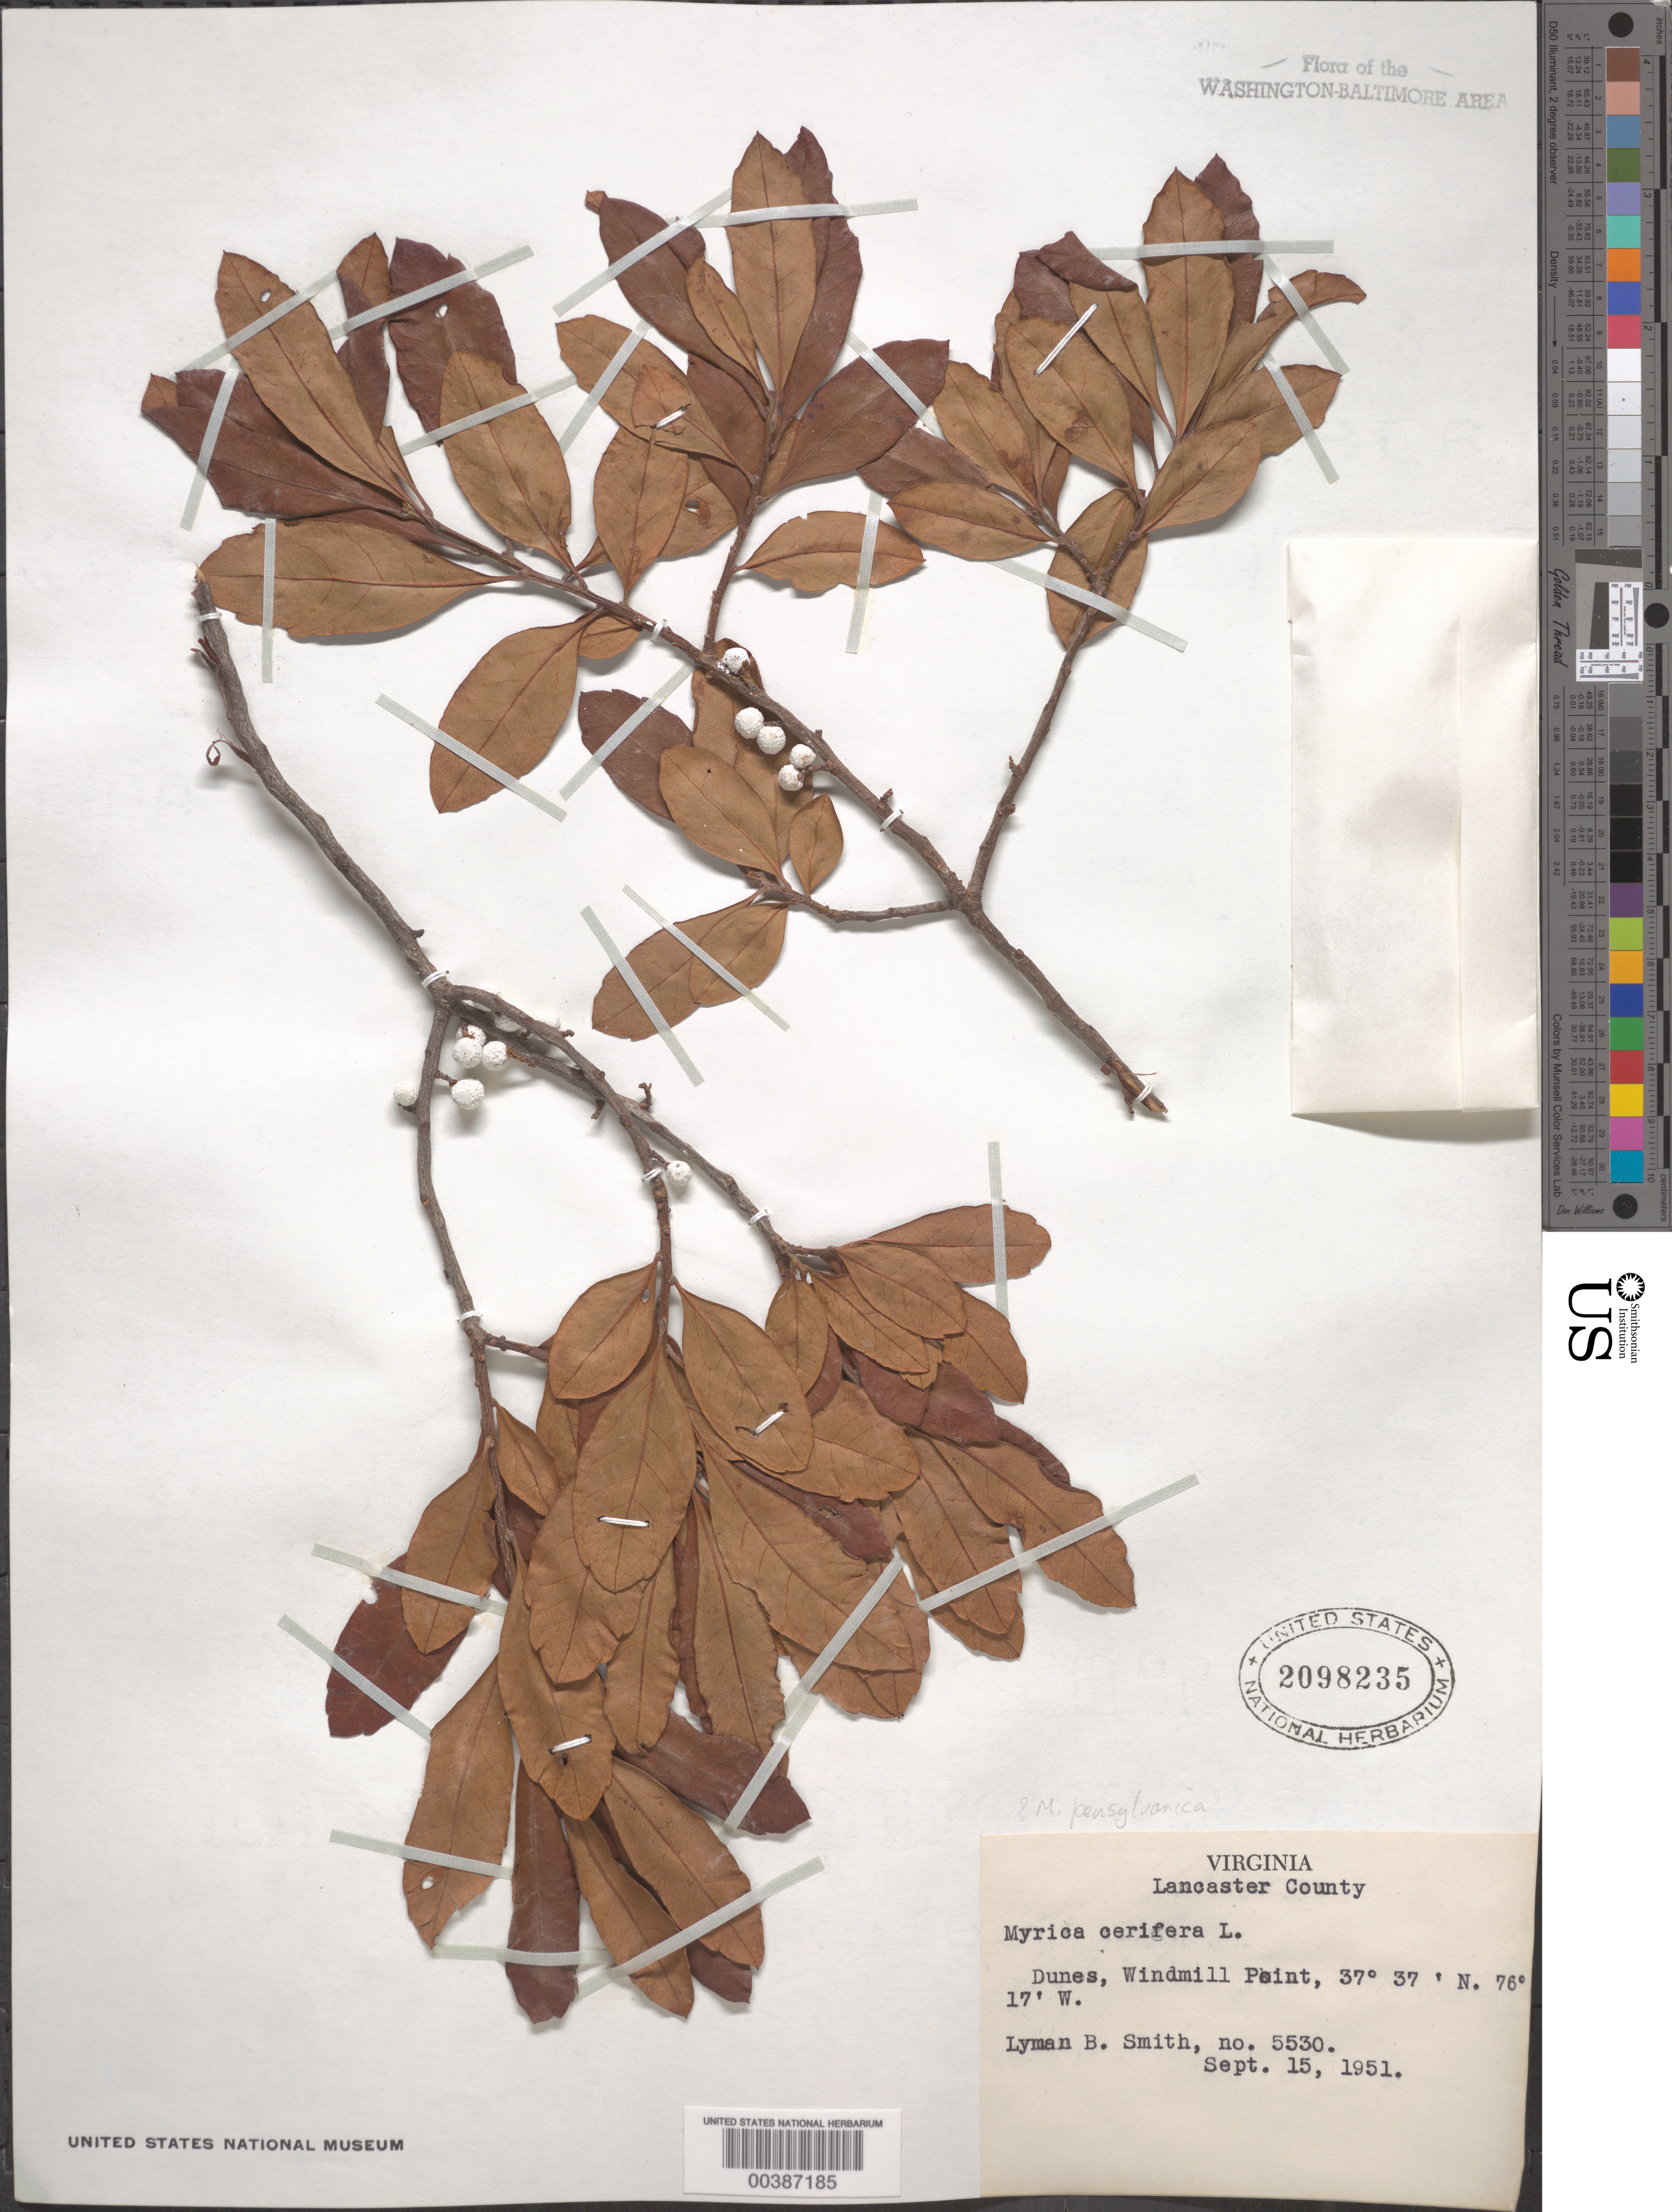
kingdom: Plantae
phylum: Tracheophyta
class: Magnoliopsida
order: Fagales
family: Myricaceae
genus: Morella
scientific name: Morella pensylvanica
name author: (Mirb.) Kartesz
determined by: Strong, Mark T., (BOT), Smithsonian Institution - National Museum of Natural History (UNITED STATES)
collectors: L. Smith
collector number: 5530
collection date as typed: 15 Sep 1951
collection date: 1951-09-15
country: United States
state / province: Virginia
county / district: Lancaster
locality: Windmill Point, Dunes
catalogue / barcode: US 2098235